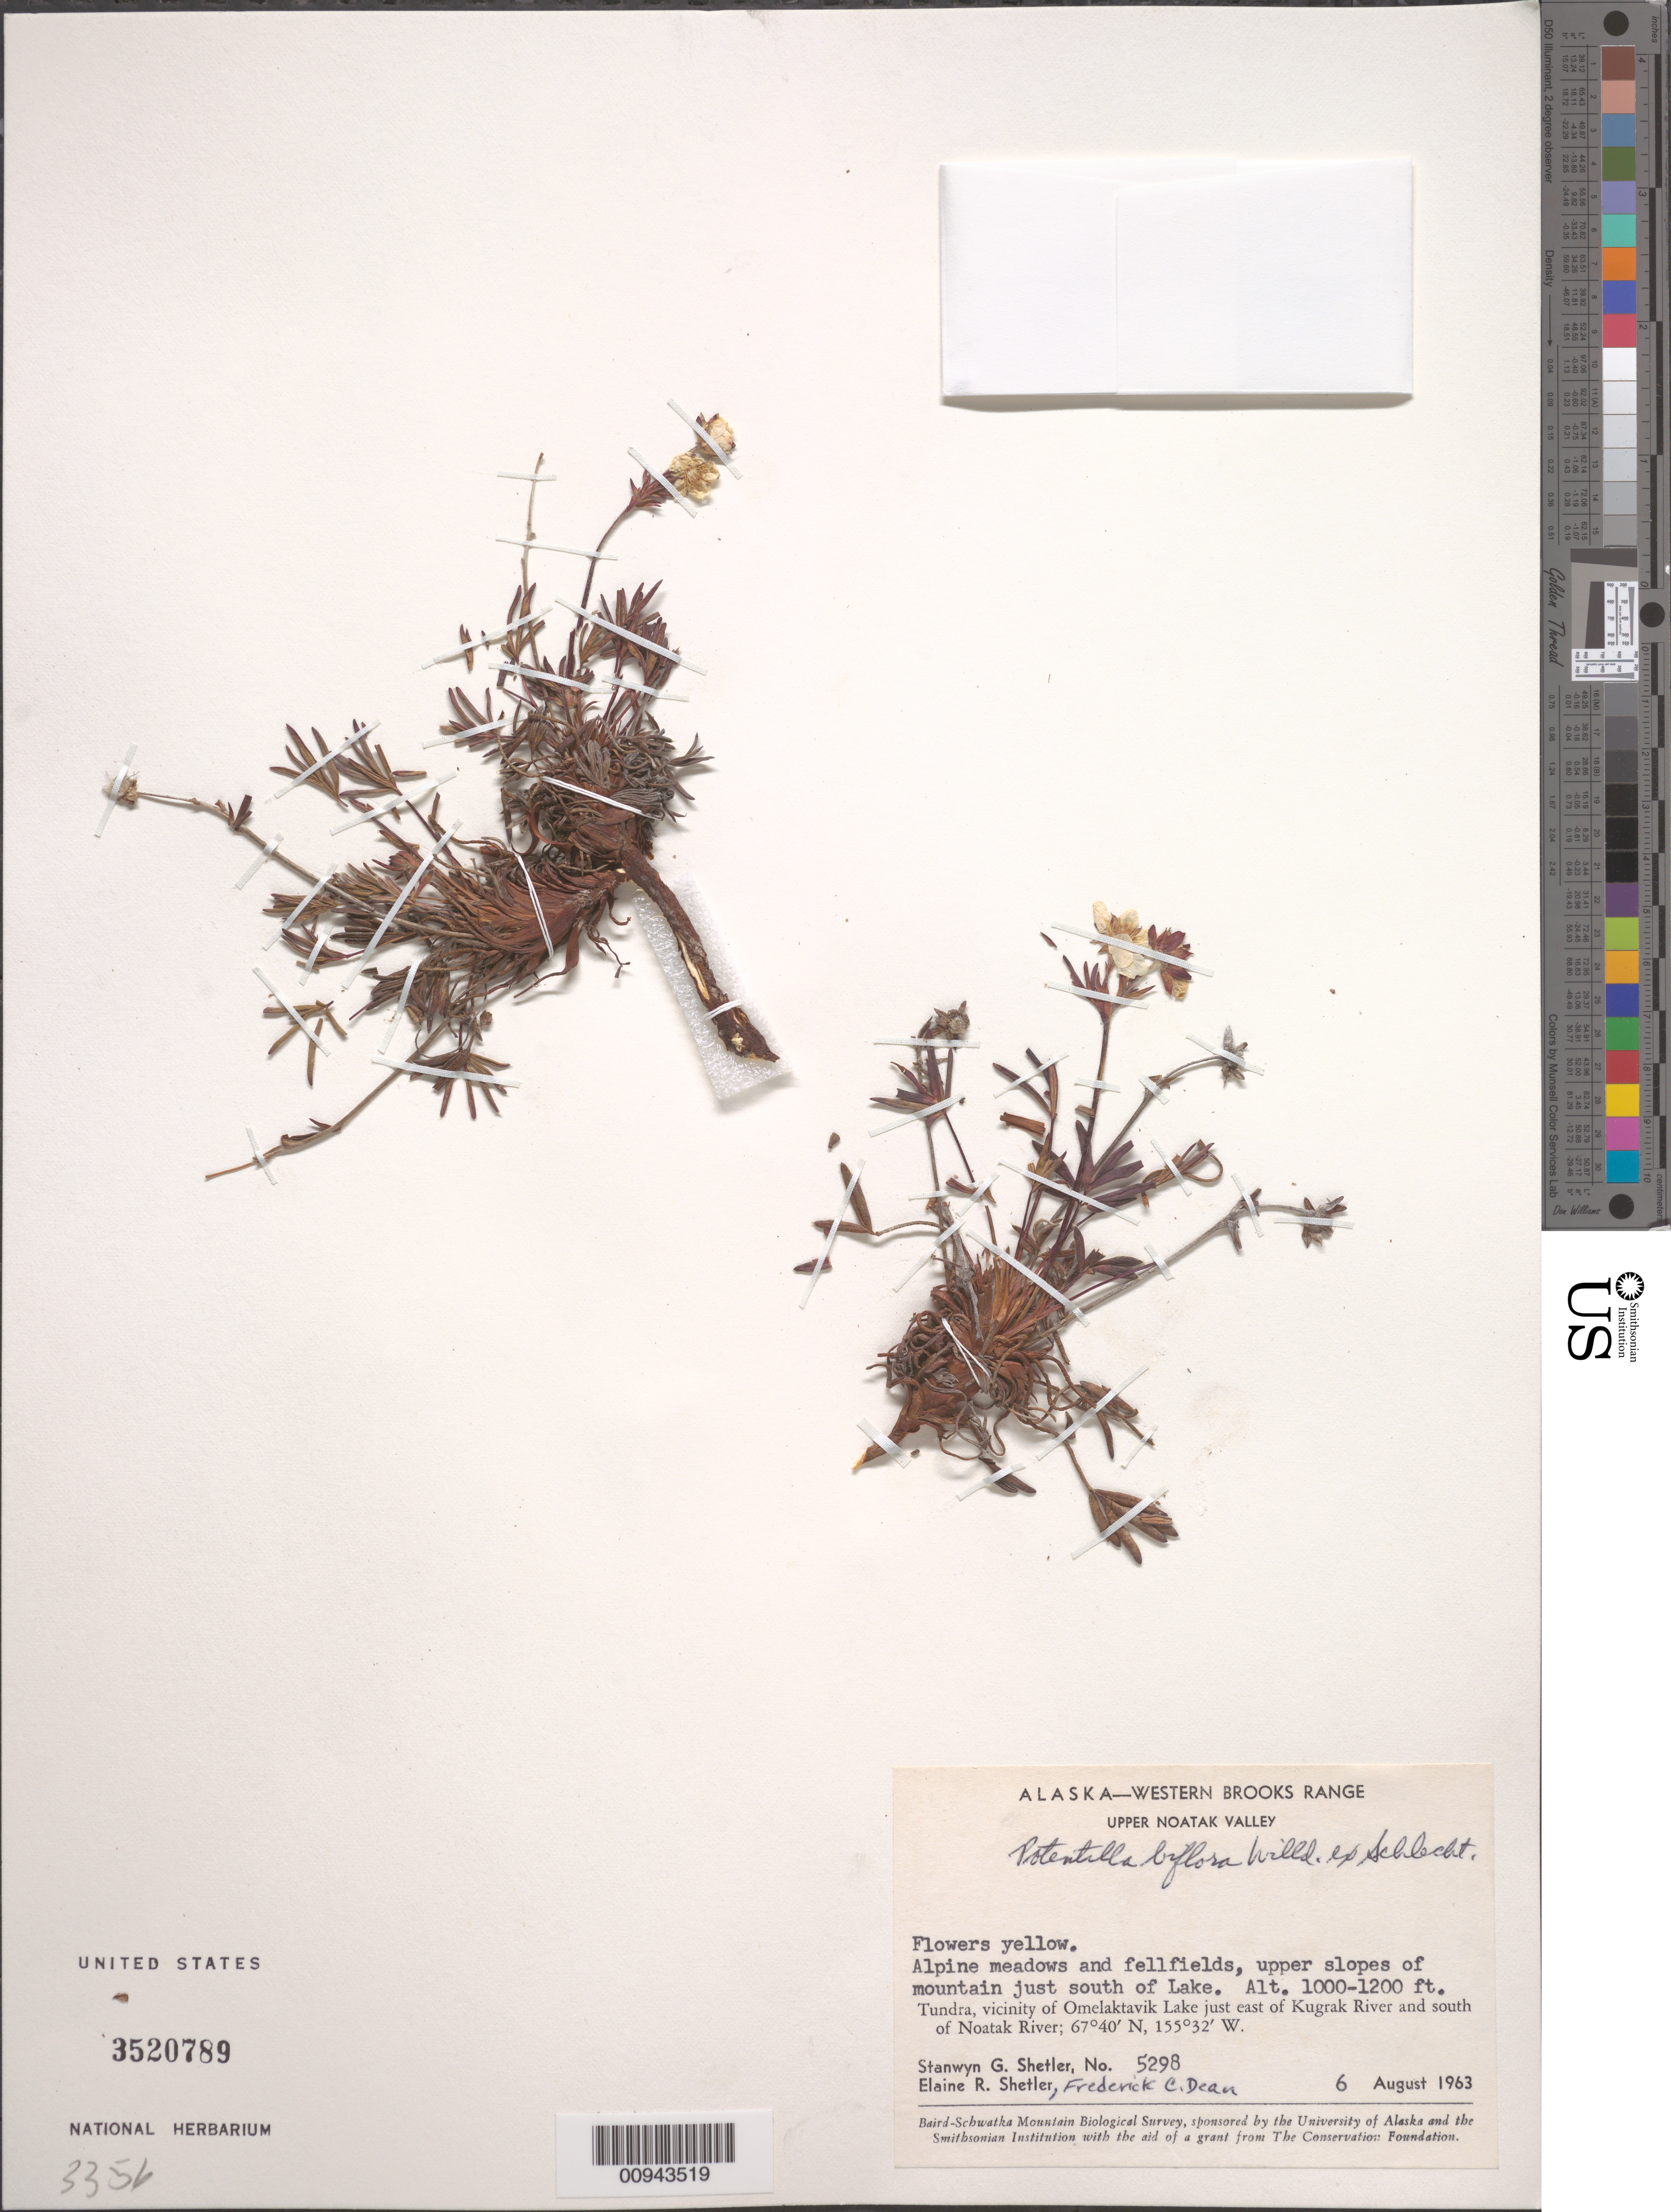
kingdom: Plantae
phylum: Tracheophyta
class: Magnoliopsida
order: Rosales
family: Rosaceae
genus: Potentilla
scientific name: Potentilla biflora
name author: Willd. ex Schltdl.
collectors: S. Shetler, E. R. Shetler & F. C. Dean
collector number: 5298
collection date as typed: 06 Aug 1963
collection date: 1963-08-06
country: United States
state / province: Alaska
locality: Vicinity of Omelaktavik Lake just east of Kugrak River and south of Noatak River. Western Brooks Range, Upper Noatak Valley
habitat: Tundra. Alpine meadows and fellfields, upper slopes of mountain just south of Lake.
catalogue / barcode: US 3520789